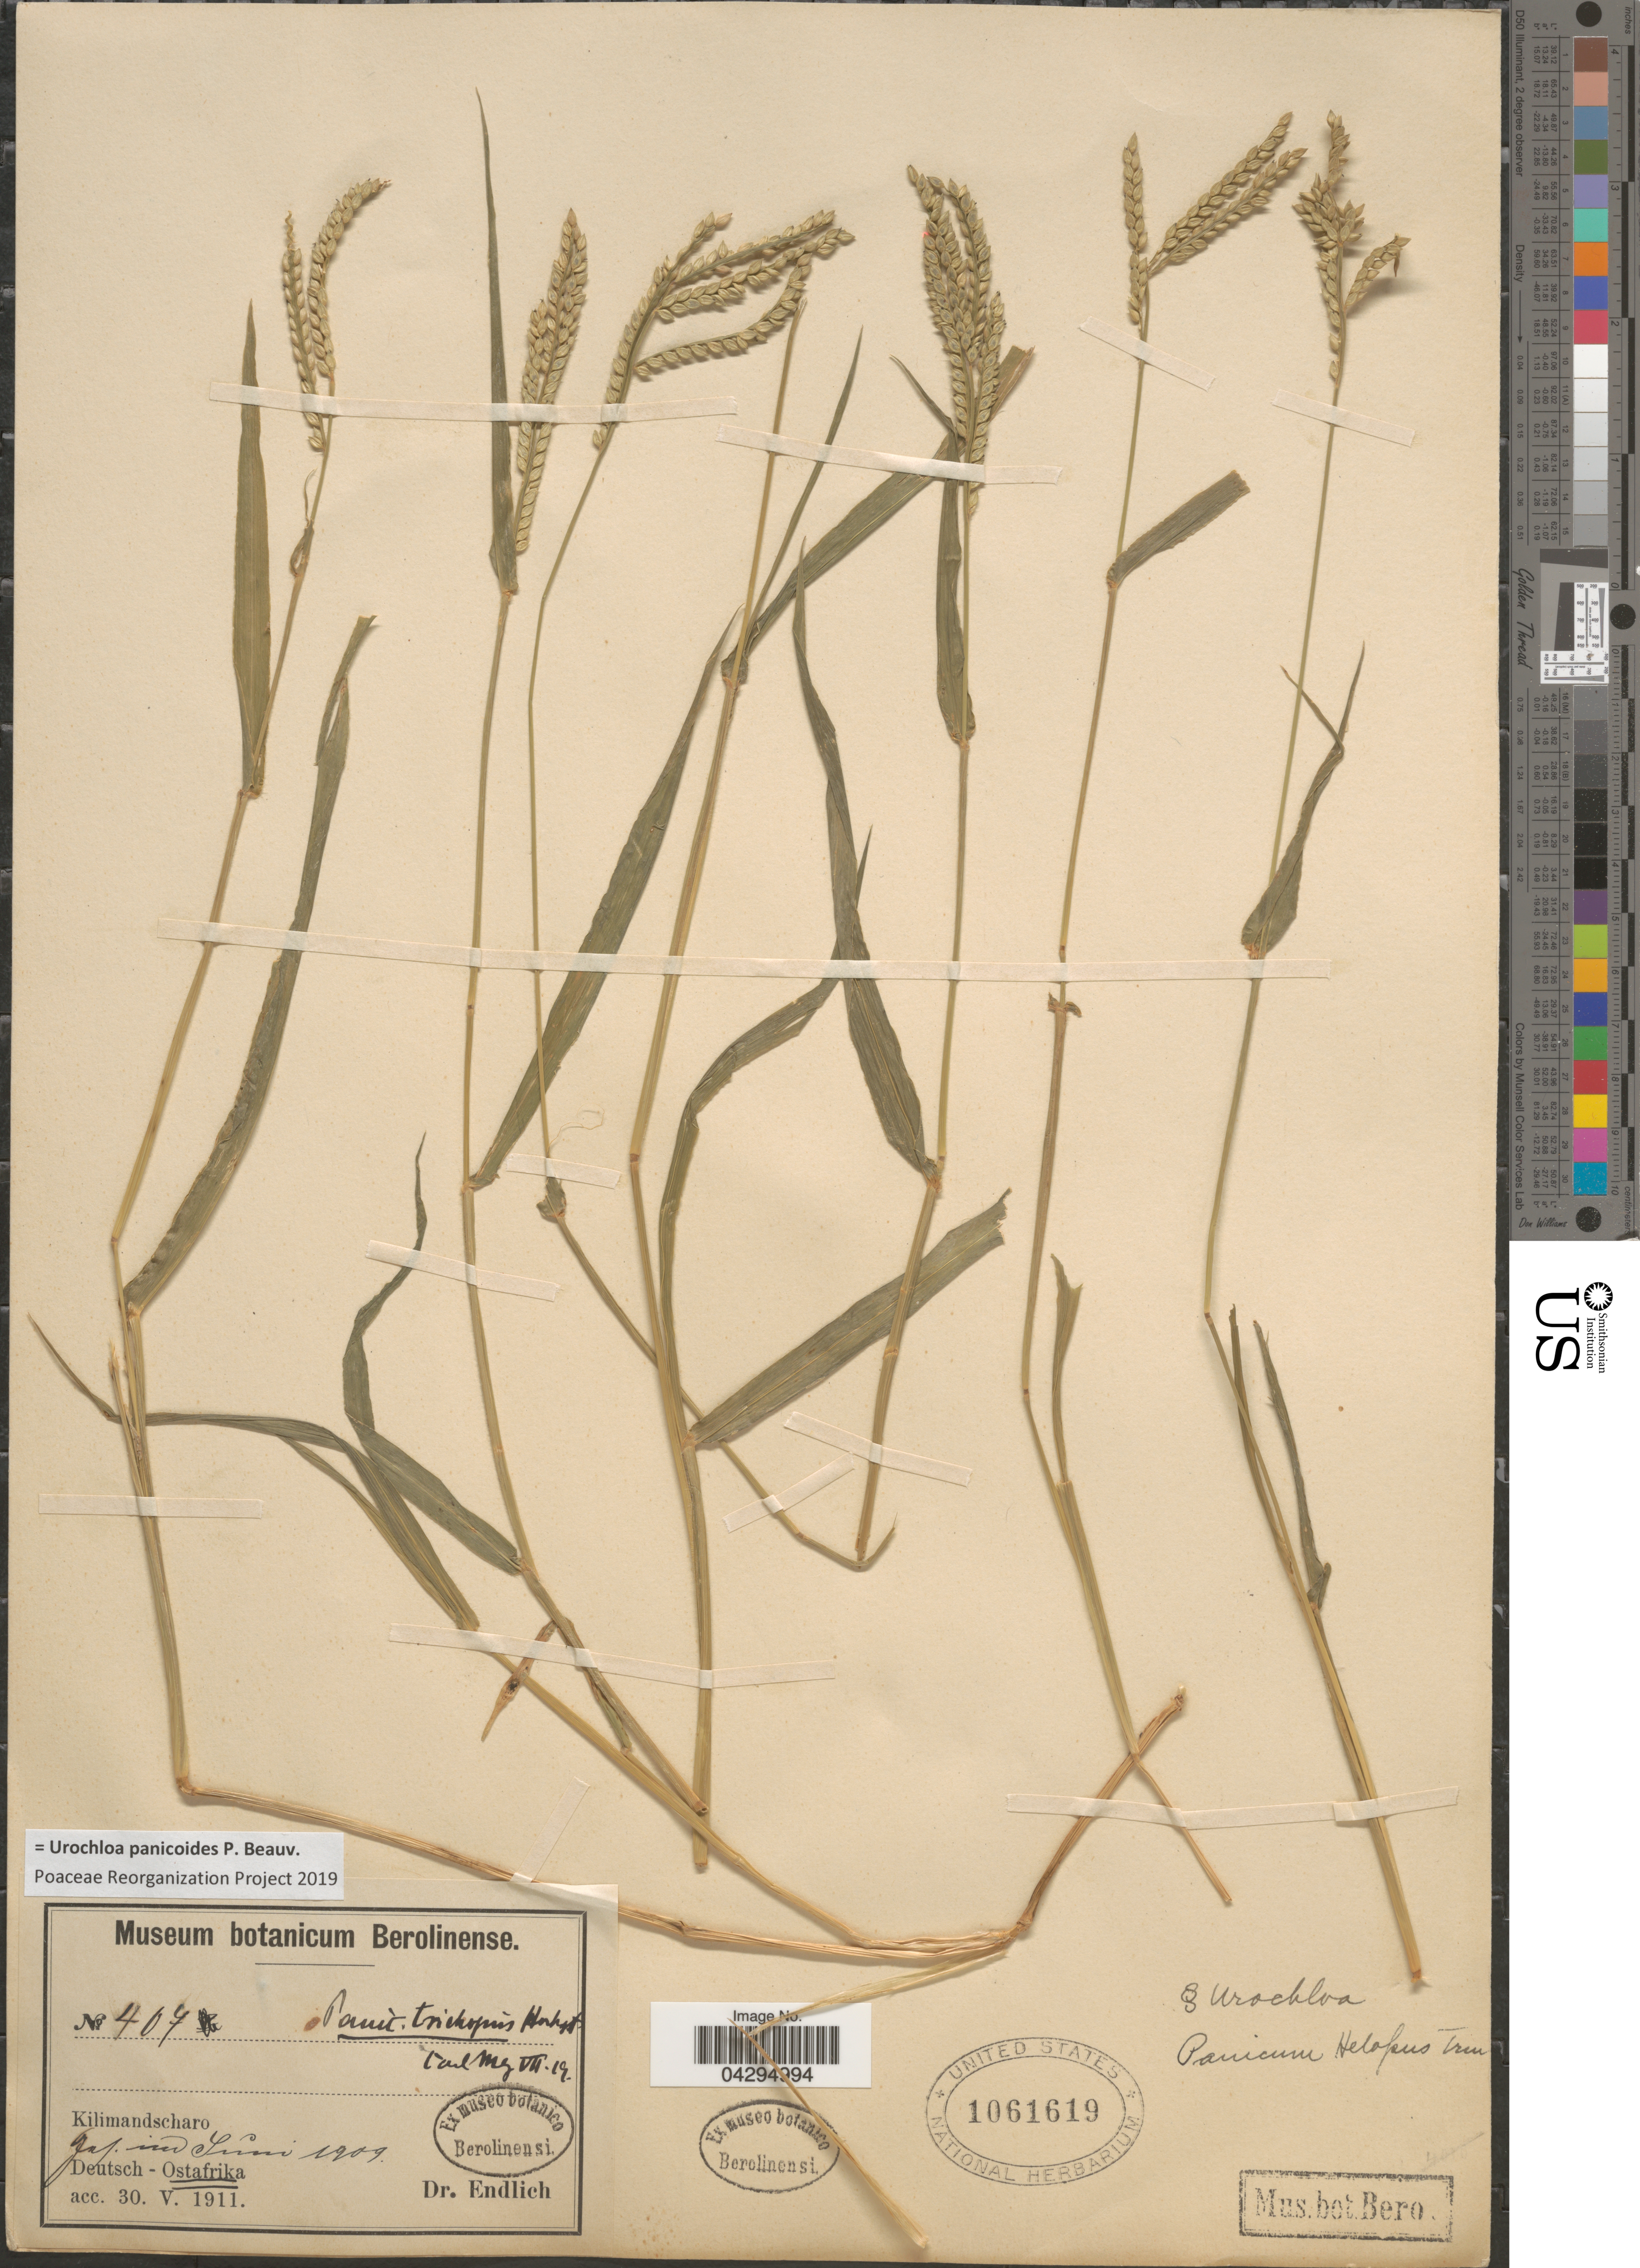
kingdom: Plantae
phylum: Tracheophyta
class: Liliopsida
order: Poales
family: Poaceae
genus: Urochloa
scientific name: Urochloa panicoides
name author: P. Beauv.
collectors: Endlich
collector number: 407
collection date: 1909-06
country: Tanzania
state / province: Kilimanjaro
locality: Kilimandscharo. Deutsch - Ostafrika.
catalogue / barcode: US 1061619